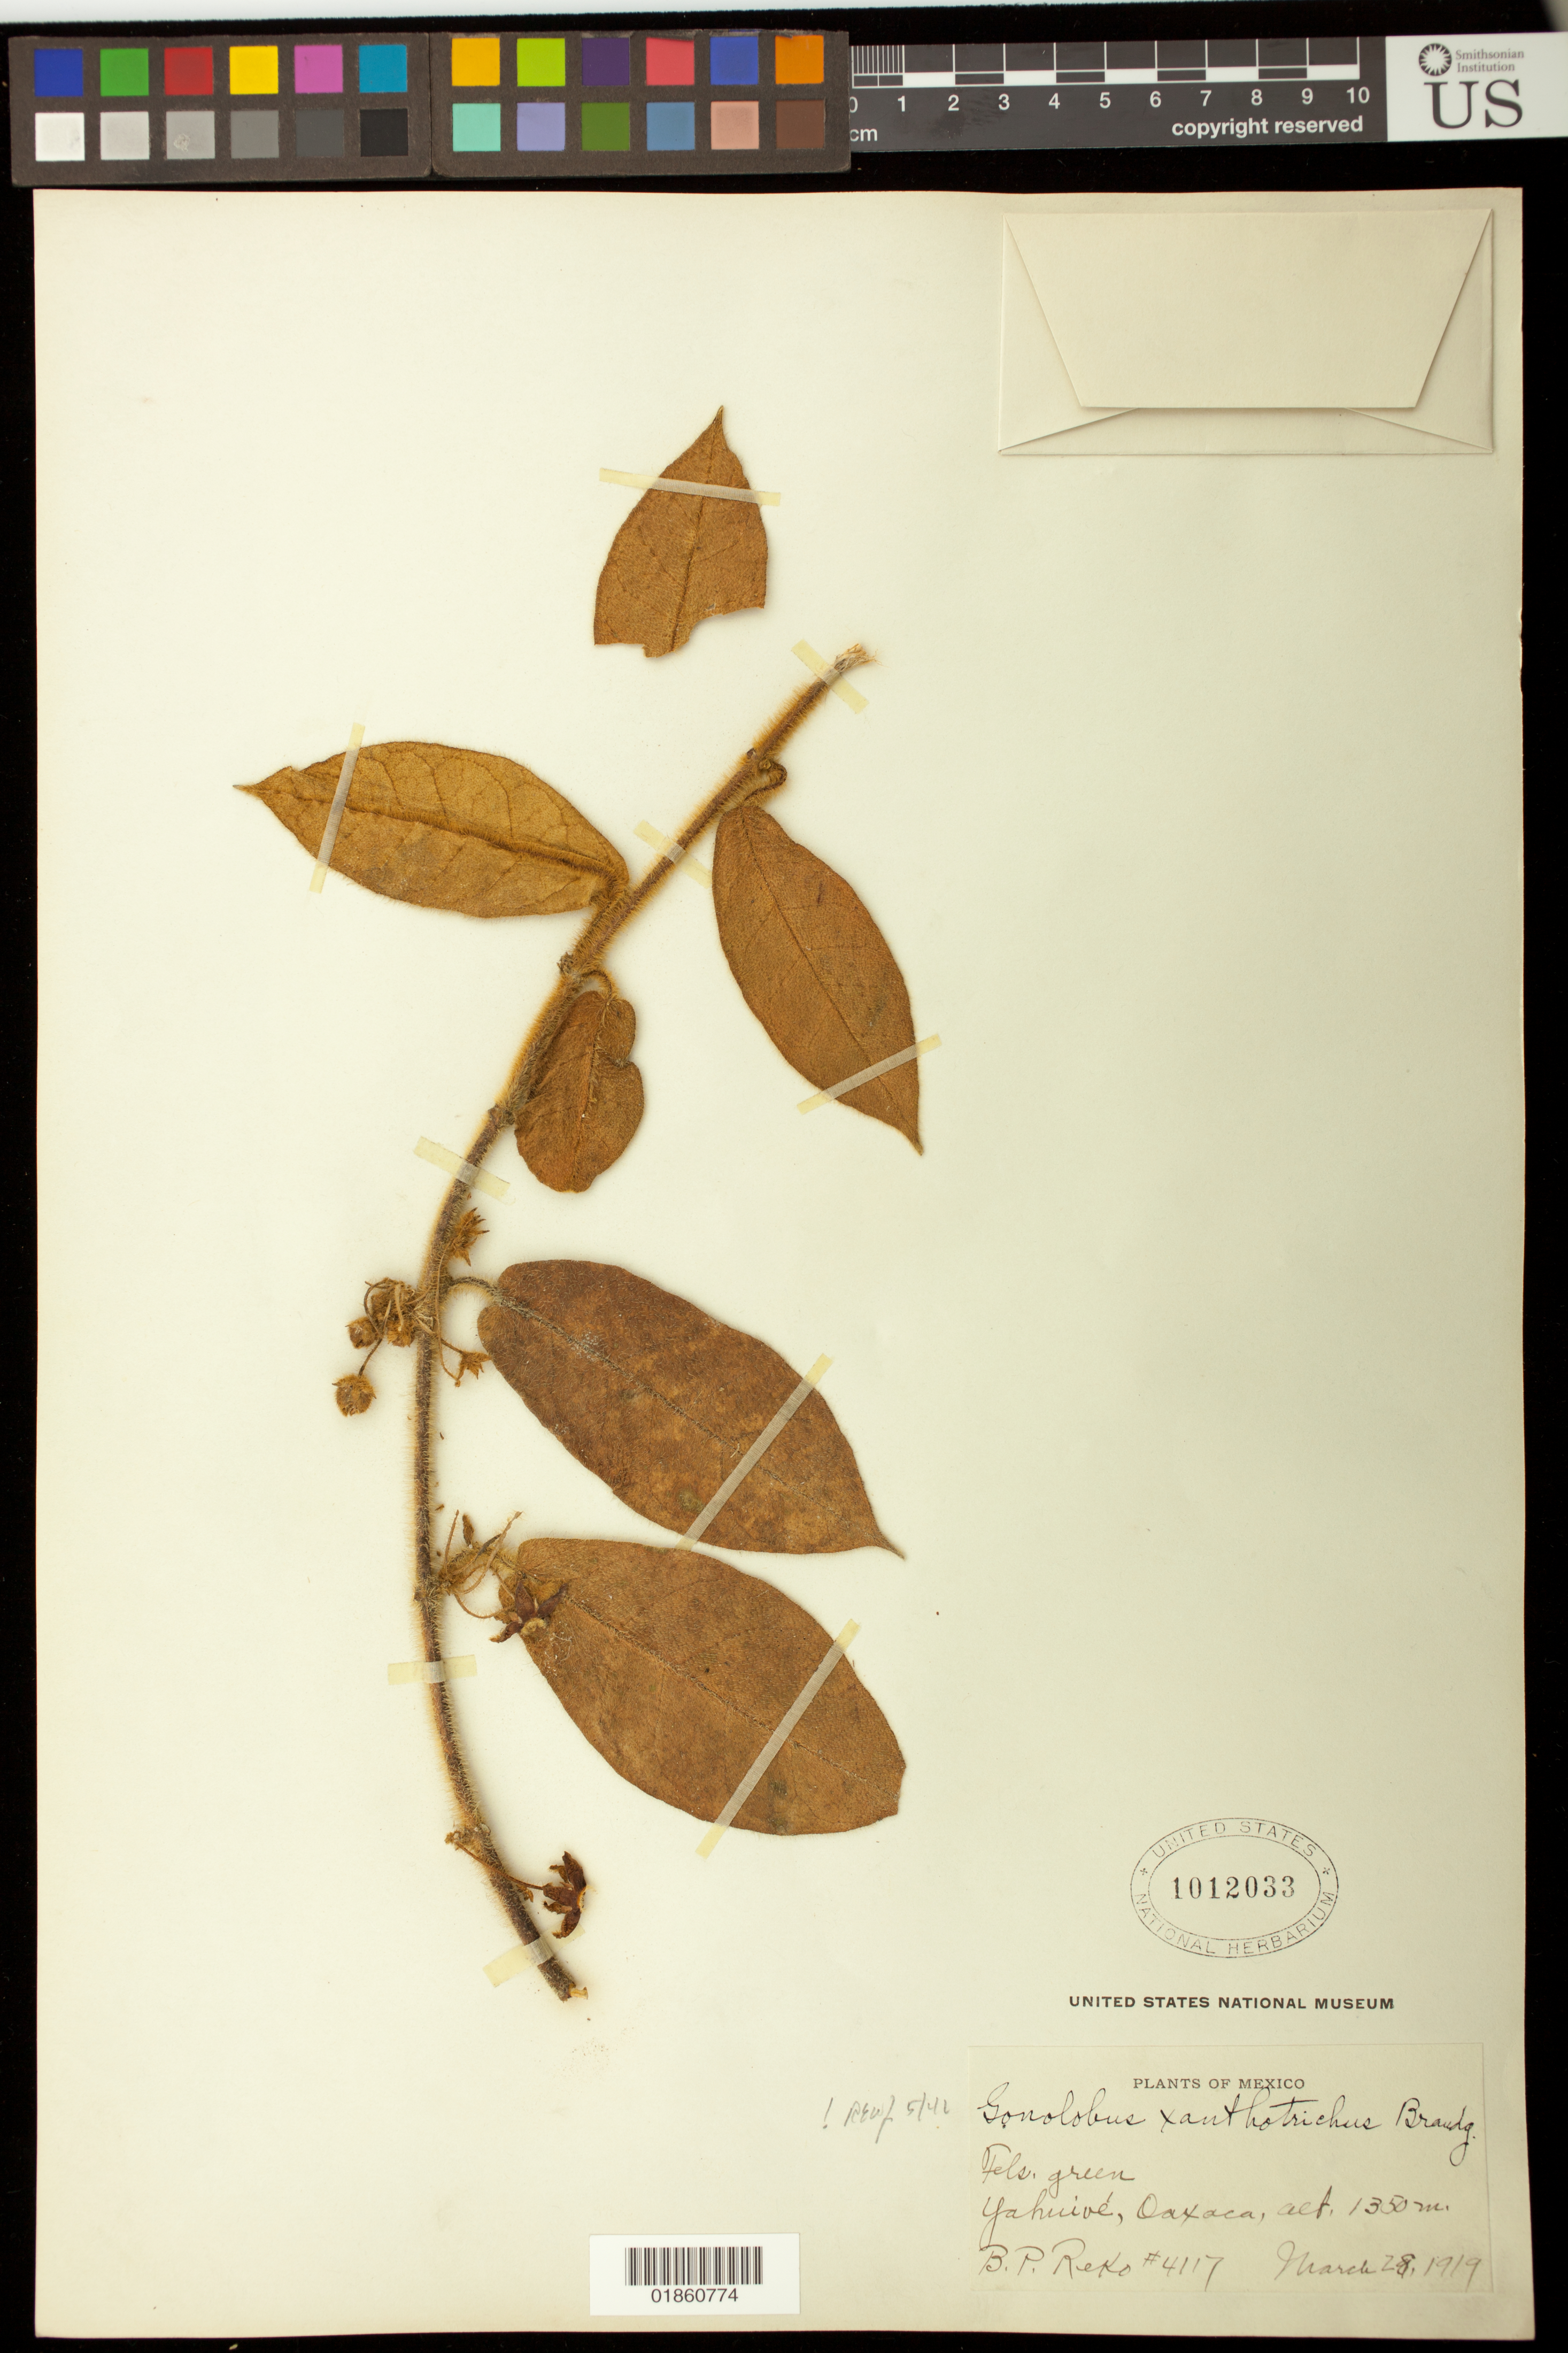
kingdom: Plantae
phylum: Tracheophyta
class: Magnoliopsida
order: Gentianales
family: Apocynaceae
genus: Gonolobus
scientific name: Gonolobus xanthotrichus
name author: Brandegee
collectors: B. P. Reko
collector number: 4117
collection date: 1919-03-28 or 1919-03-29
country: Mexico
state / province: Oaxaca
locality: Yahuivé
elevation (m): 1350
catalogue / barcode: US 1012033